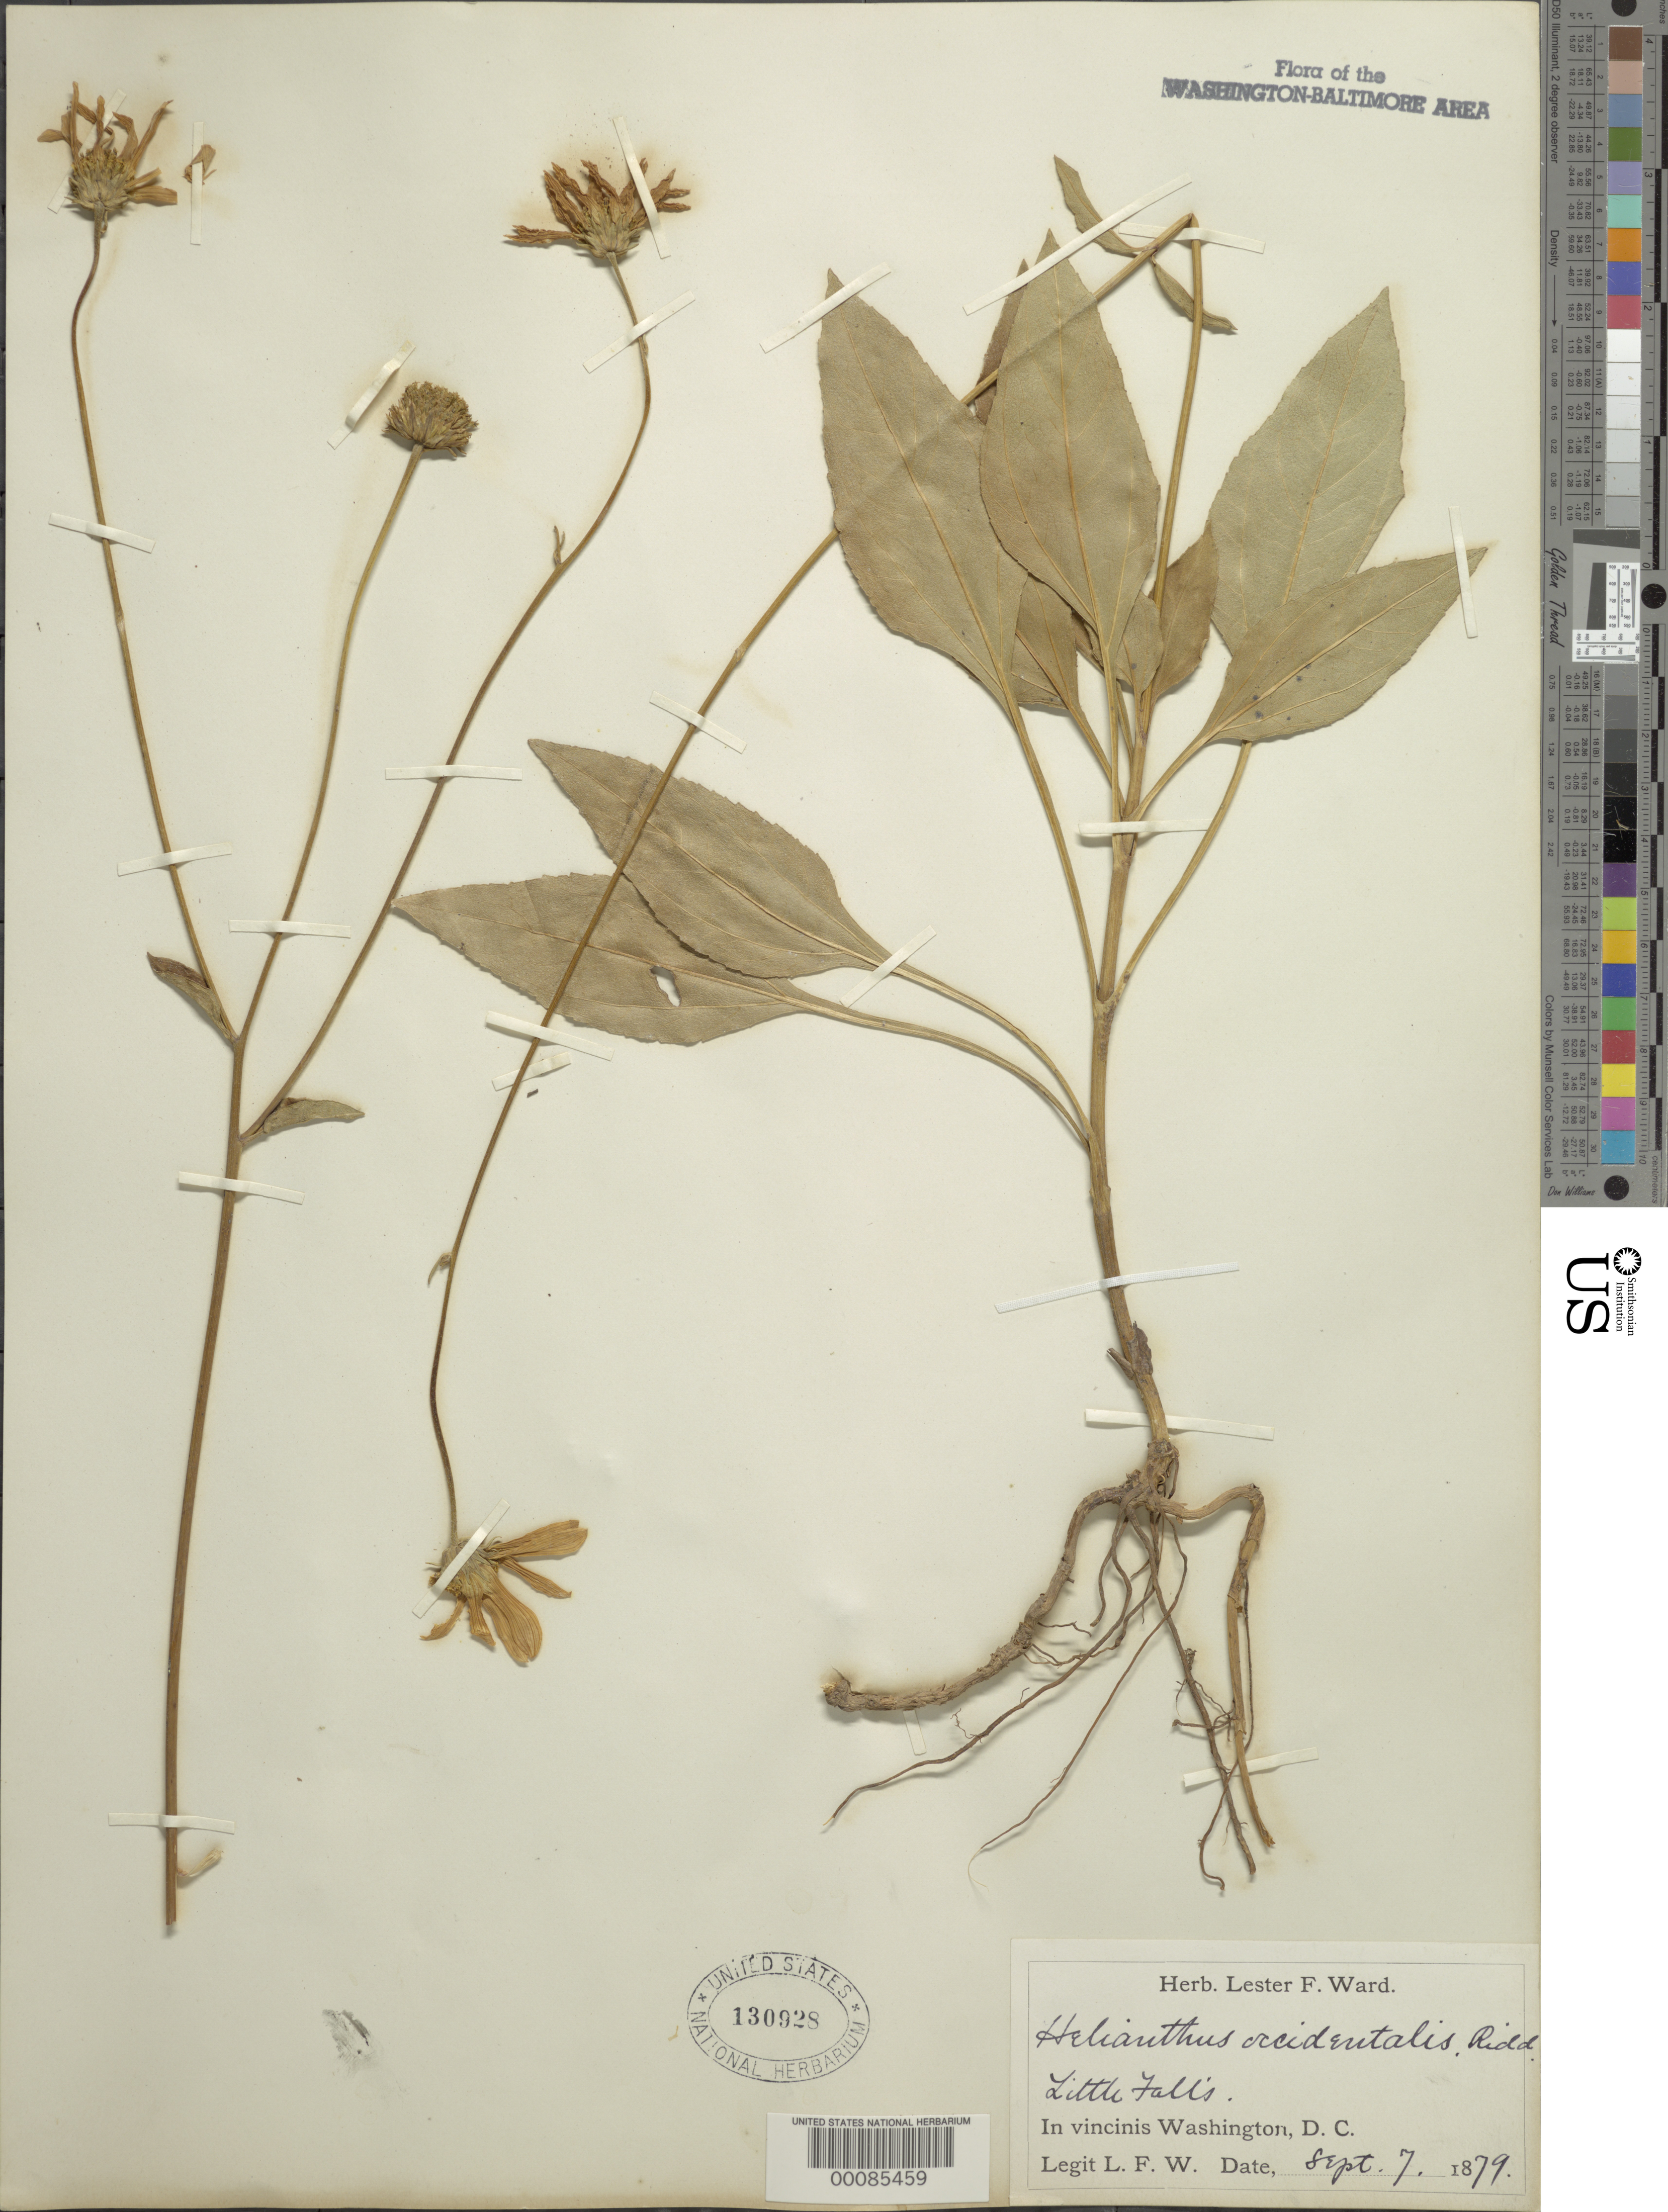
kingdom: Plantae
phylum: Tracheophyta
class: Magnoliopsida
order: Asterales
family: Asteraceae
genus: Helianthus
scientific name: Helianthus occidentalis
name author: Riddell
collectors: L. F. Ward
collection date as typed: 07 Sep 1879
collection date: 1879-09-07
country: United States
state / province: District of Columbia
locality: Little Falls C. & O. Canal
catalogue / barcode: US 130928